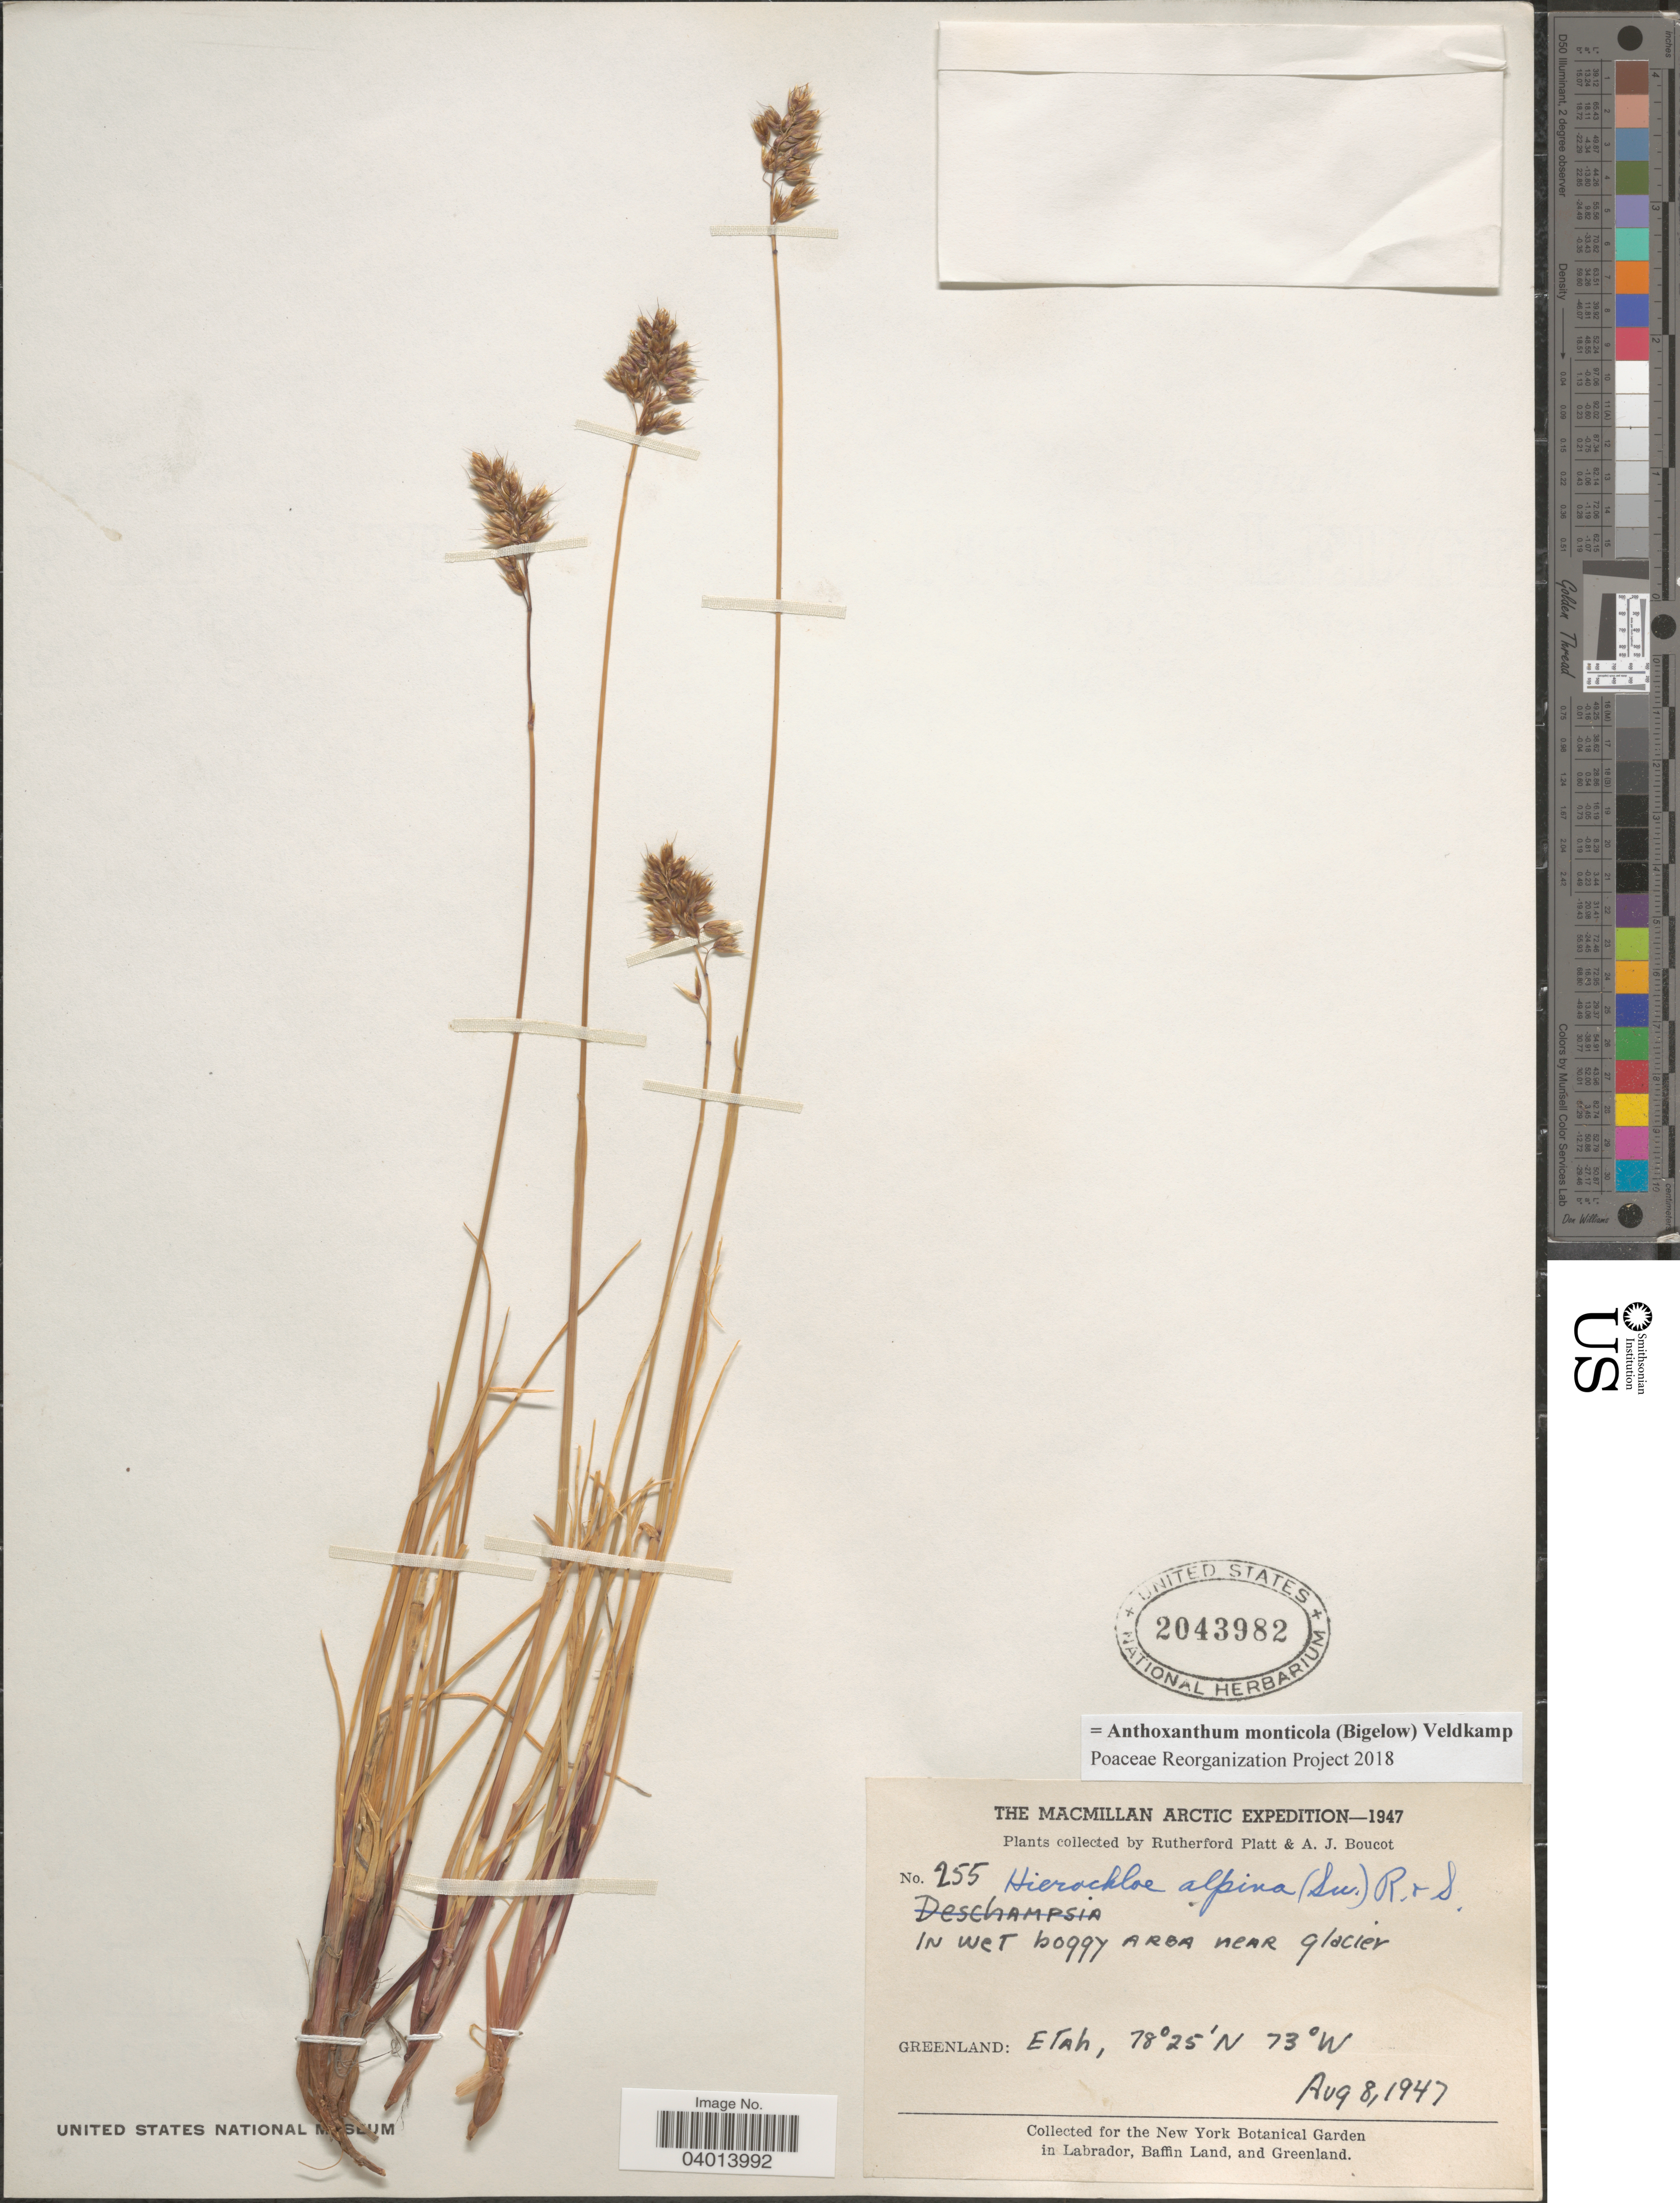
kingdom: Plantae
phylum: Tracheophyta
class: Liliopsida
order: Poales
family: Poaceae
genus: Anthoxanthum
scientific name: Anthoxanthum monticola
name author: (Bigelow) Veldkamp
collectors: R. Platt & J. Boucot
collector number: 255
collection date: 1947-08-08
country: Greenland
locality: Etah.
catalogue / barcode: US 2043982